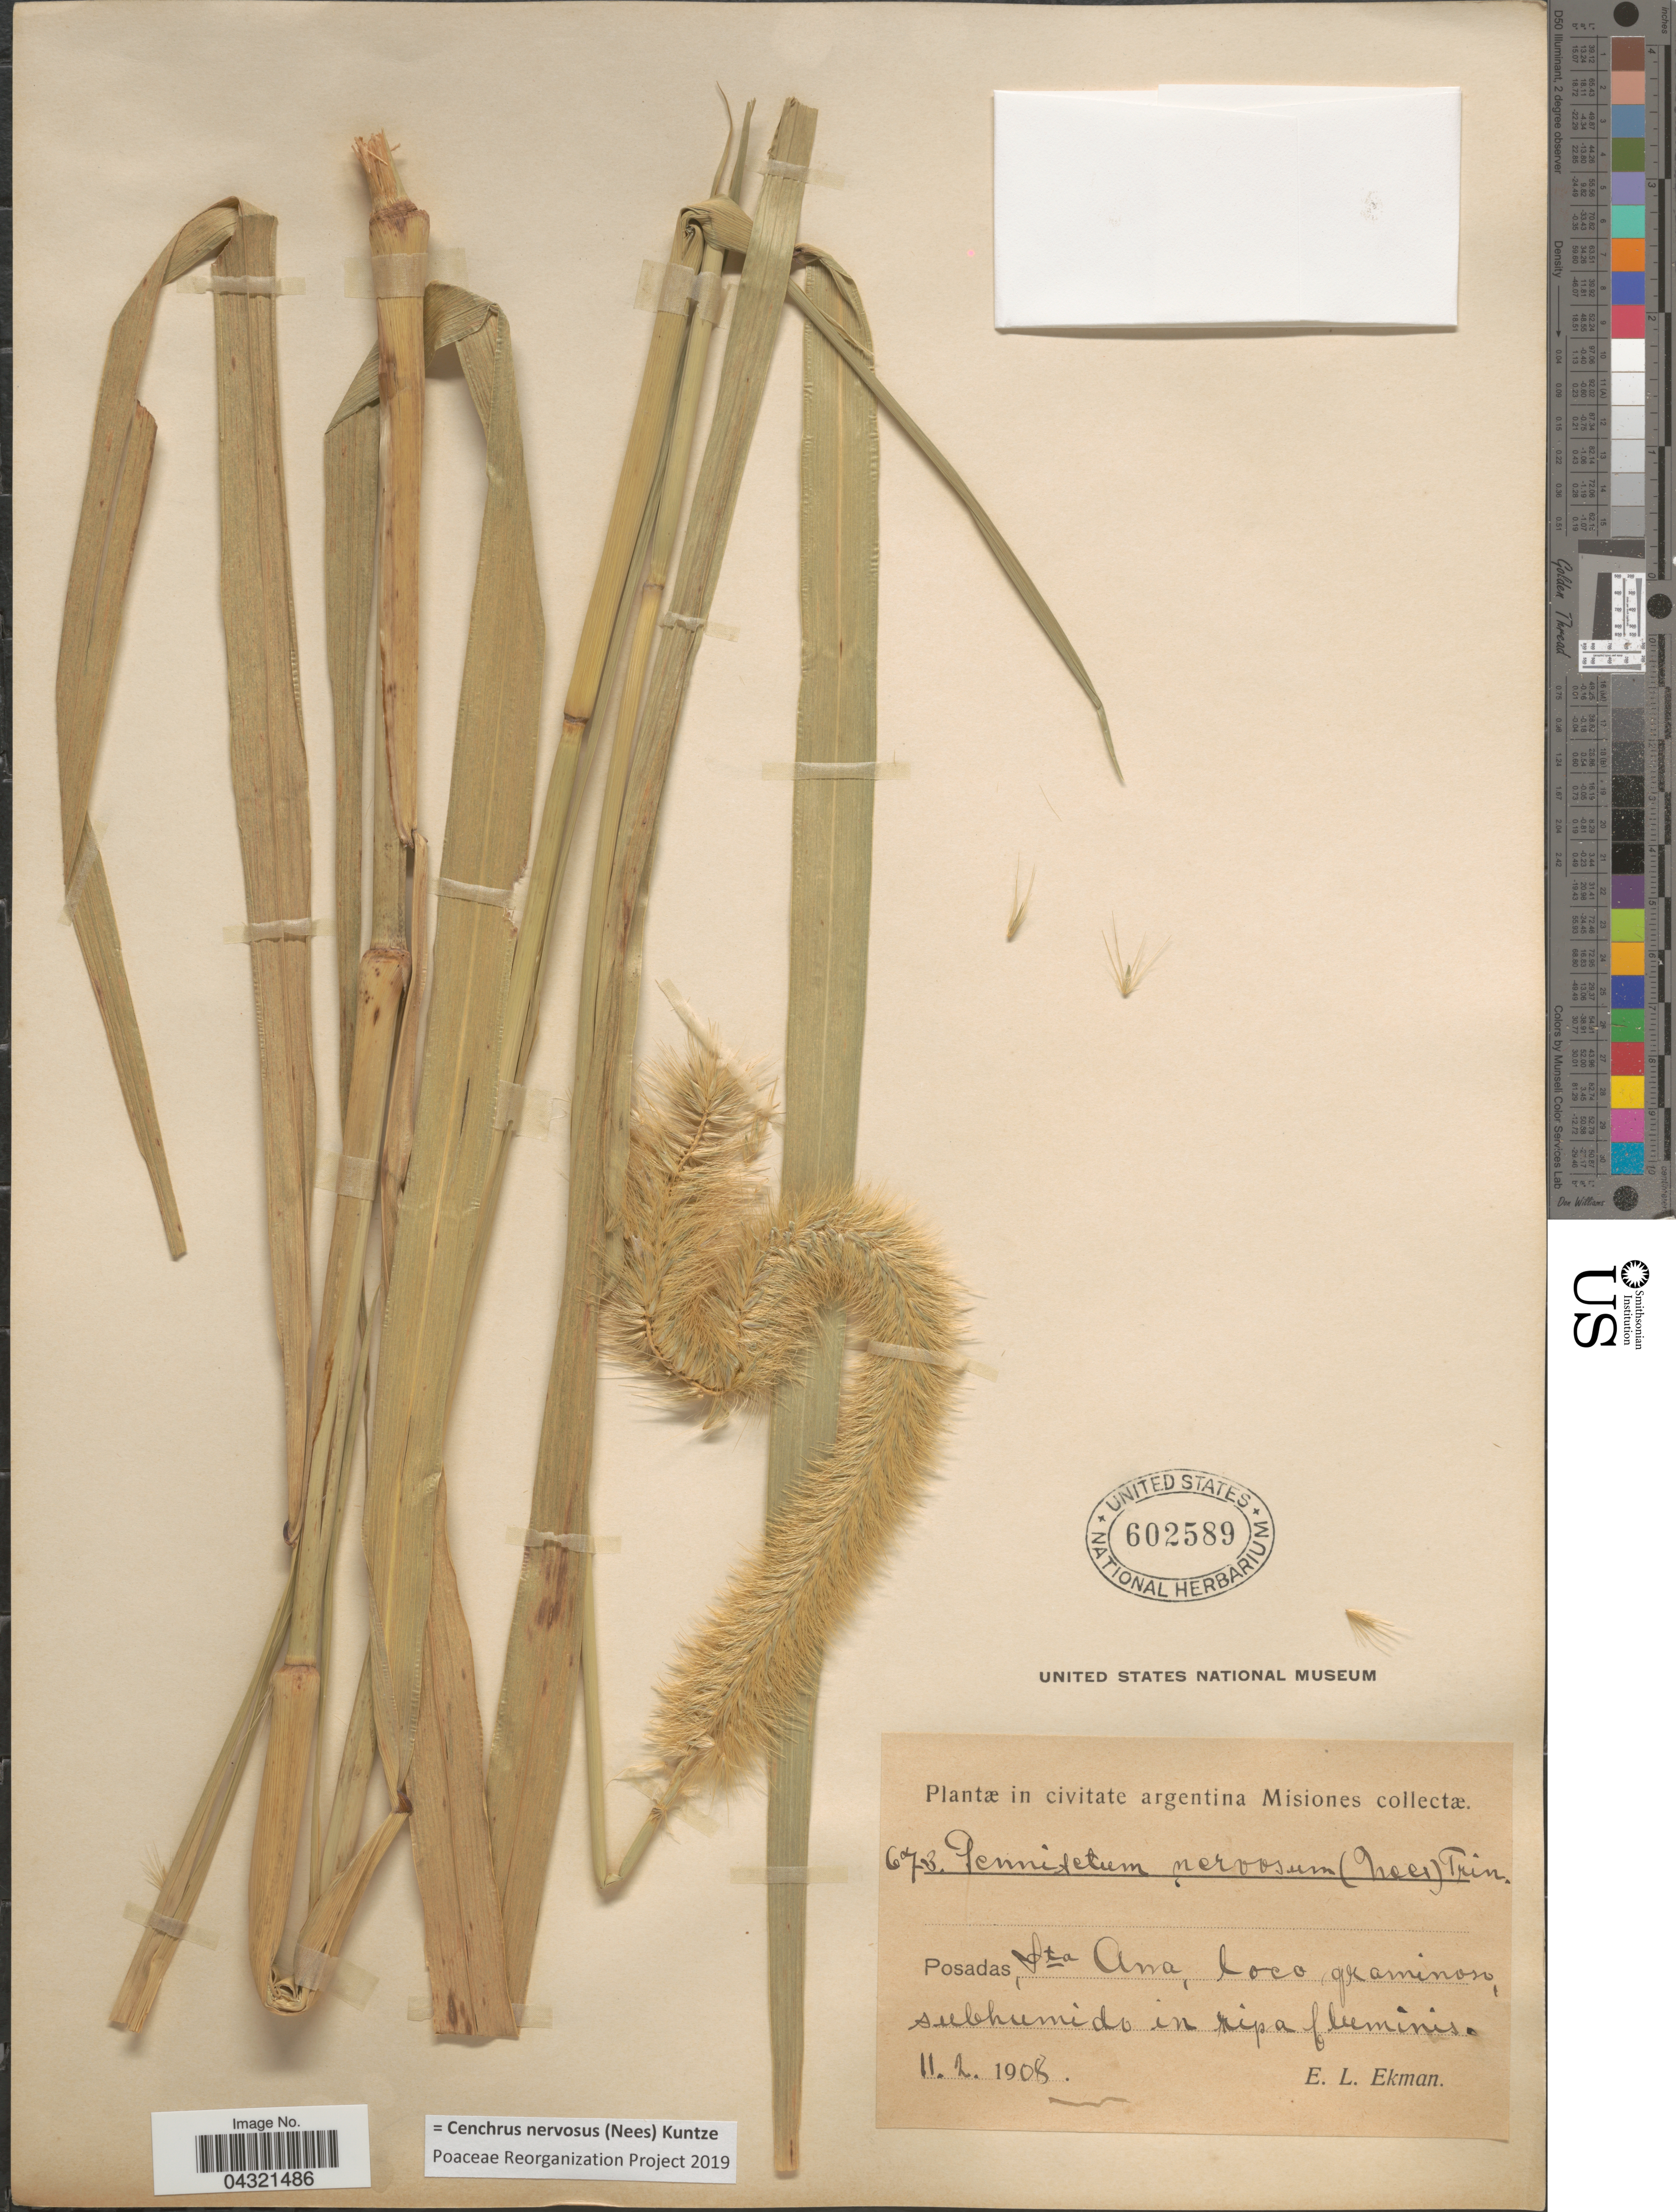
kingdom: Plantae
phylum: Tracheophyta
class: Liliopsida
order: Poales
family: Poaceae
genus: Cenchrus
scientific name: Cenchrus nervosus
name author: (Nees) Kuntze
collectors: E. L. Ekman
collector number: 673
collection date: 1908-02-11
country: Argentina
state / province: Misiones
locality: Posadas, Sta Ana, loco graminoso, subhumido in ripa fluminis.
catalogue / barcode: US 602589